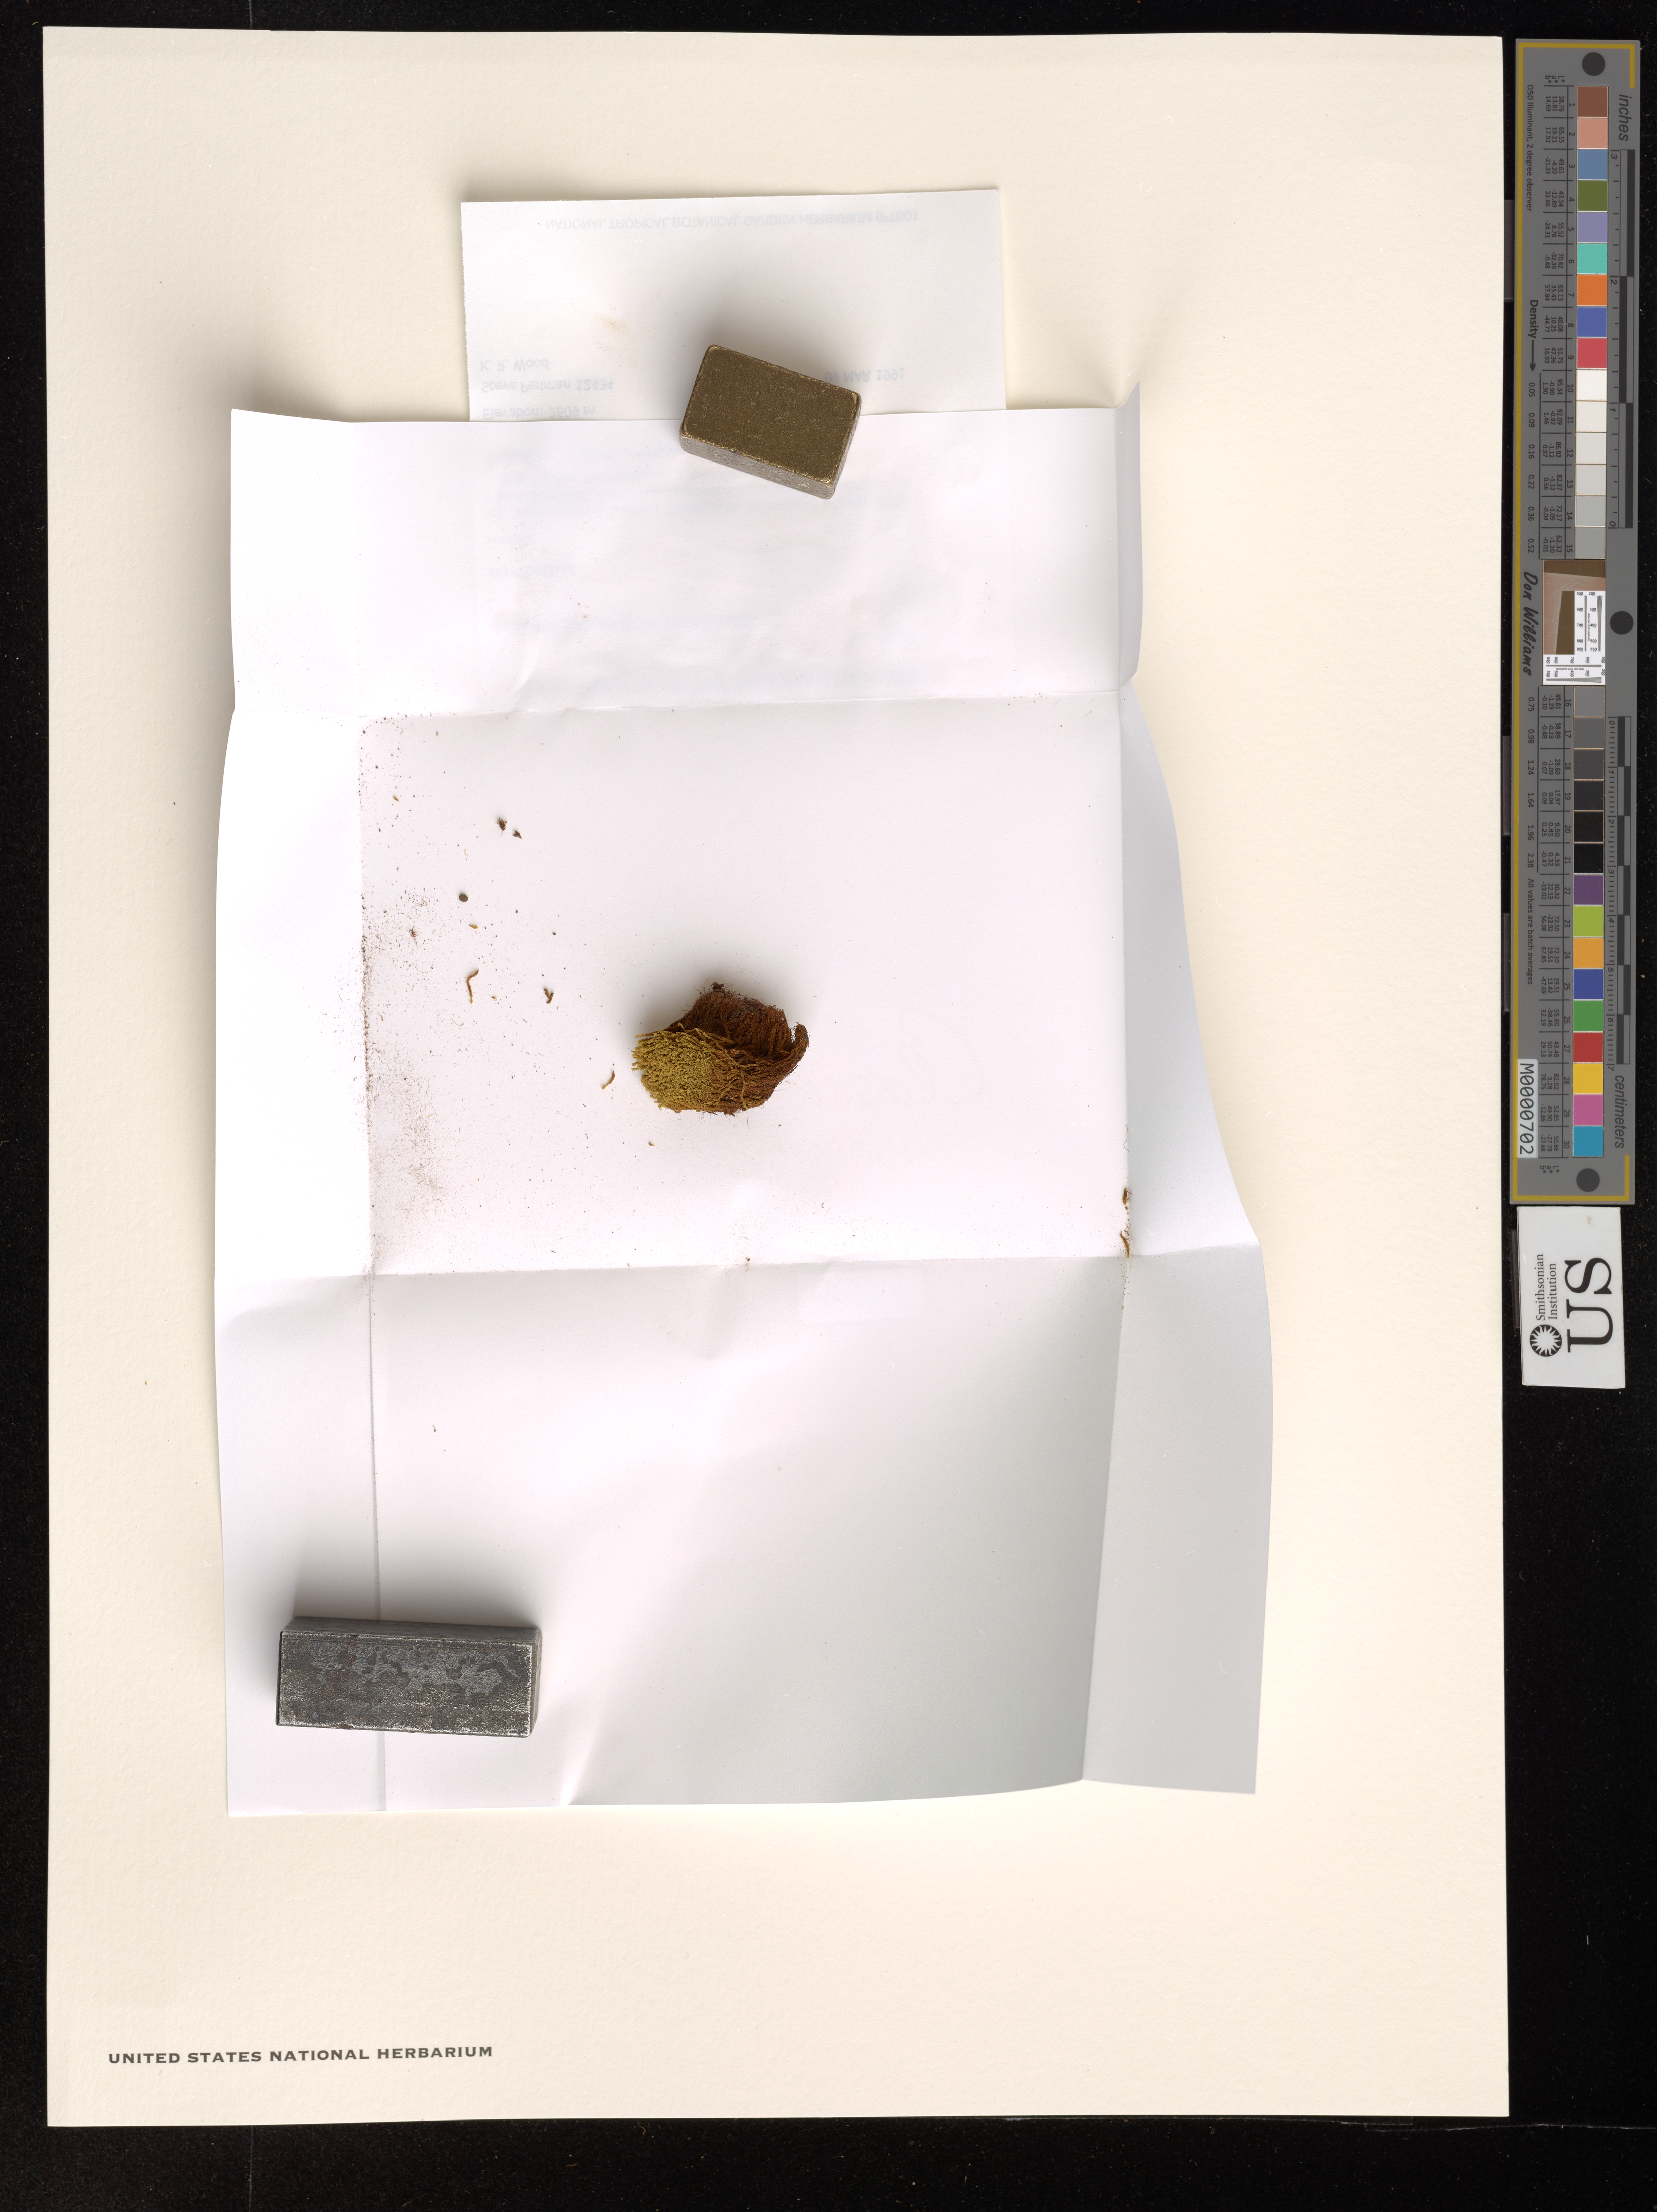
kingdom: Plantae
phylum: Bryophyta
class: Bryopsida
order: Pottiales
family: Pottiaceae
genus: Anoectangium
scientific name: Anoectangium aestivum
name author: (Hedw.) Mitt.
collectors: S. Perlman & K. R. Wood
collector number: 12434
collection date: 1991-03-09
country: United States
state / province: Hawaii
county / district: Hawaii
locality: The Hawaiian Islands. Colo?. Puu Kanakaleionui.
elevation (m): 2609